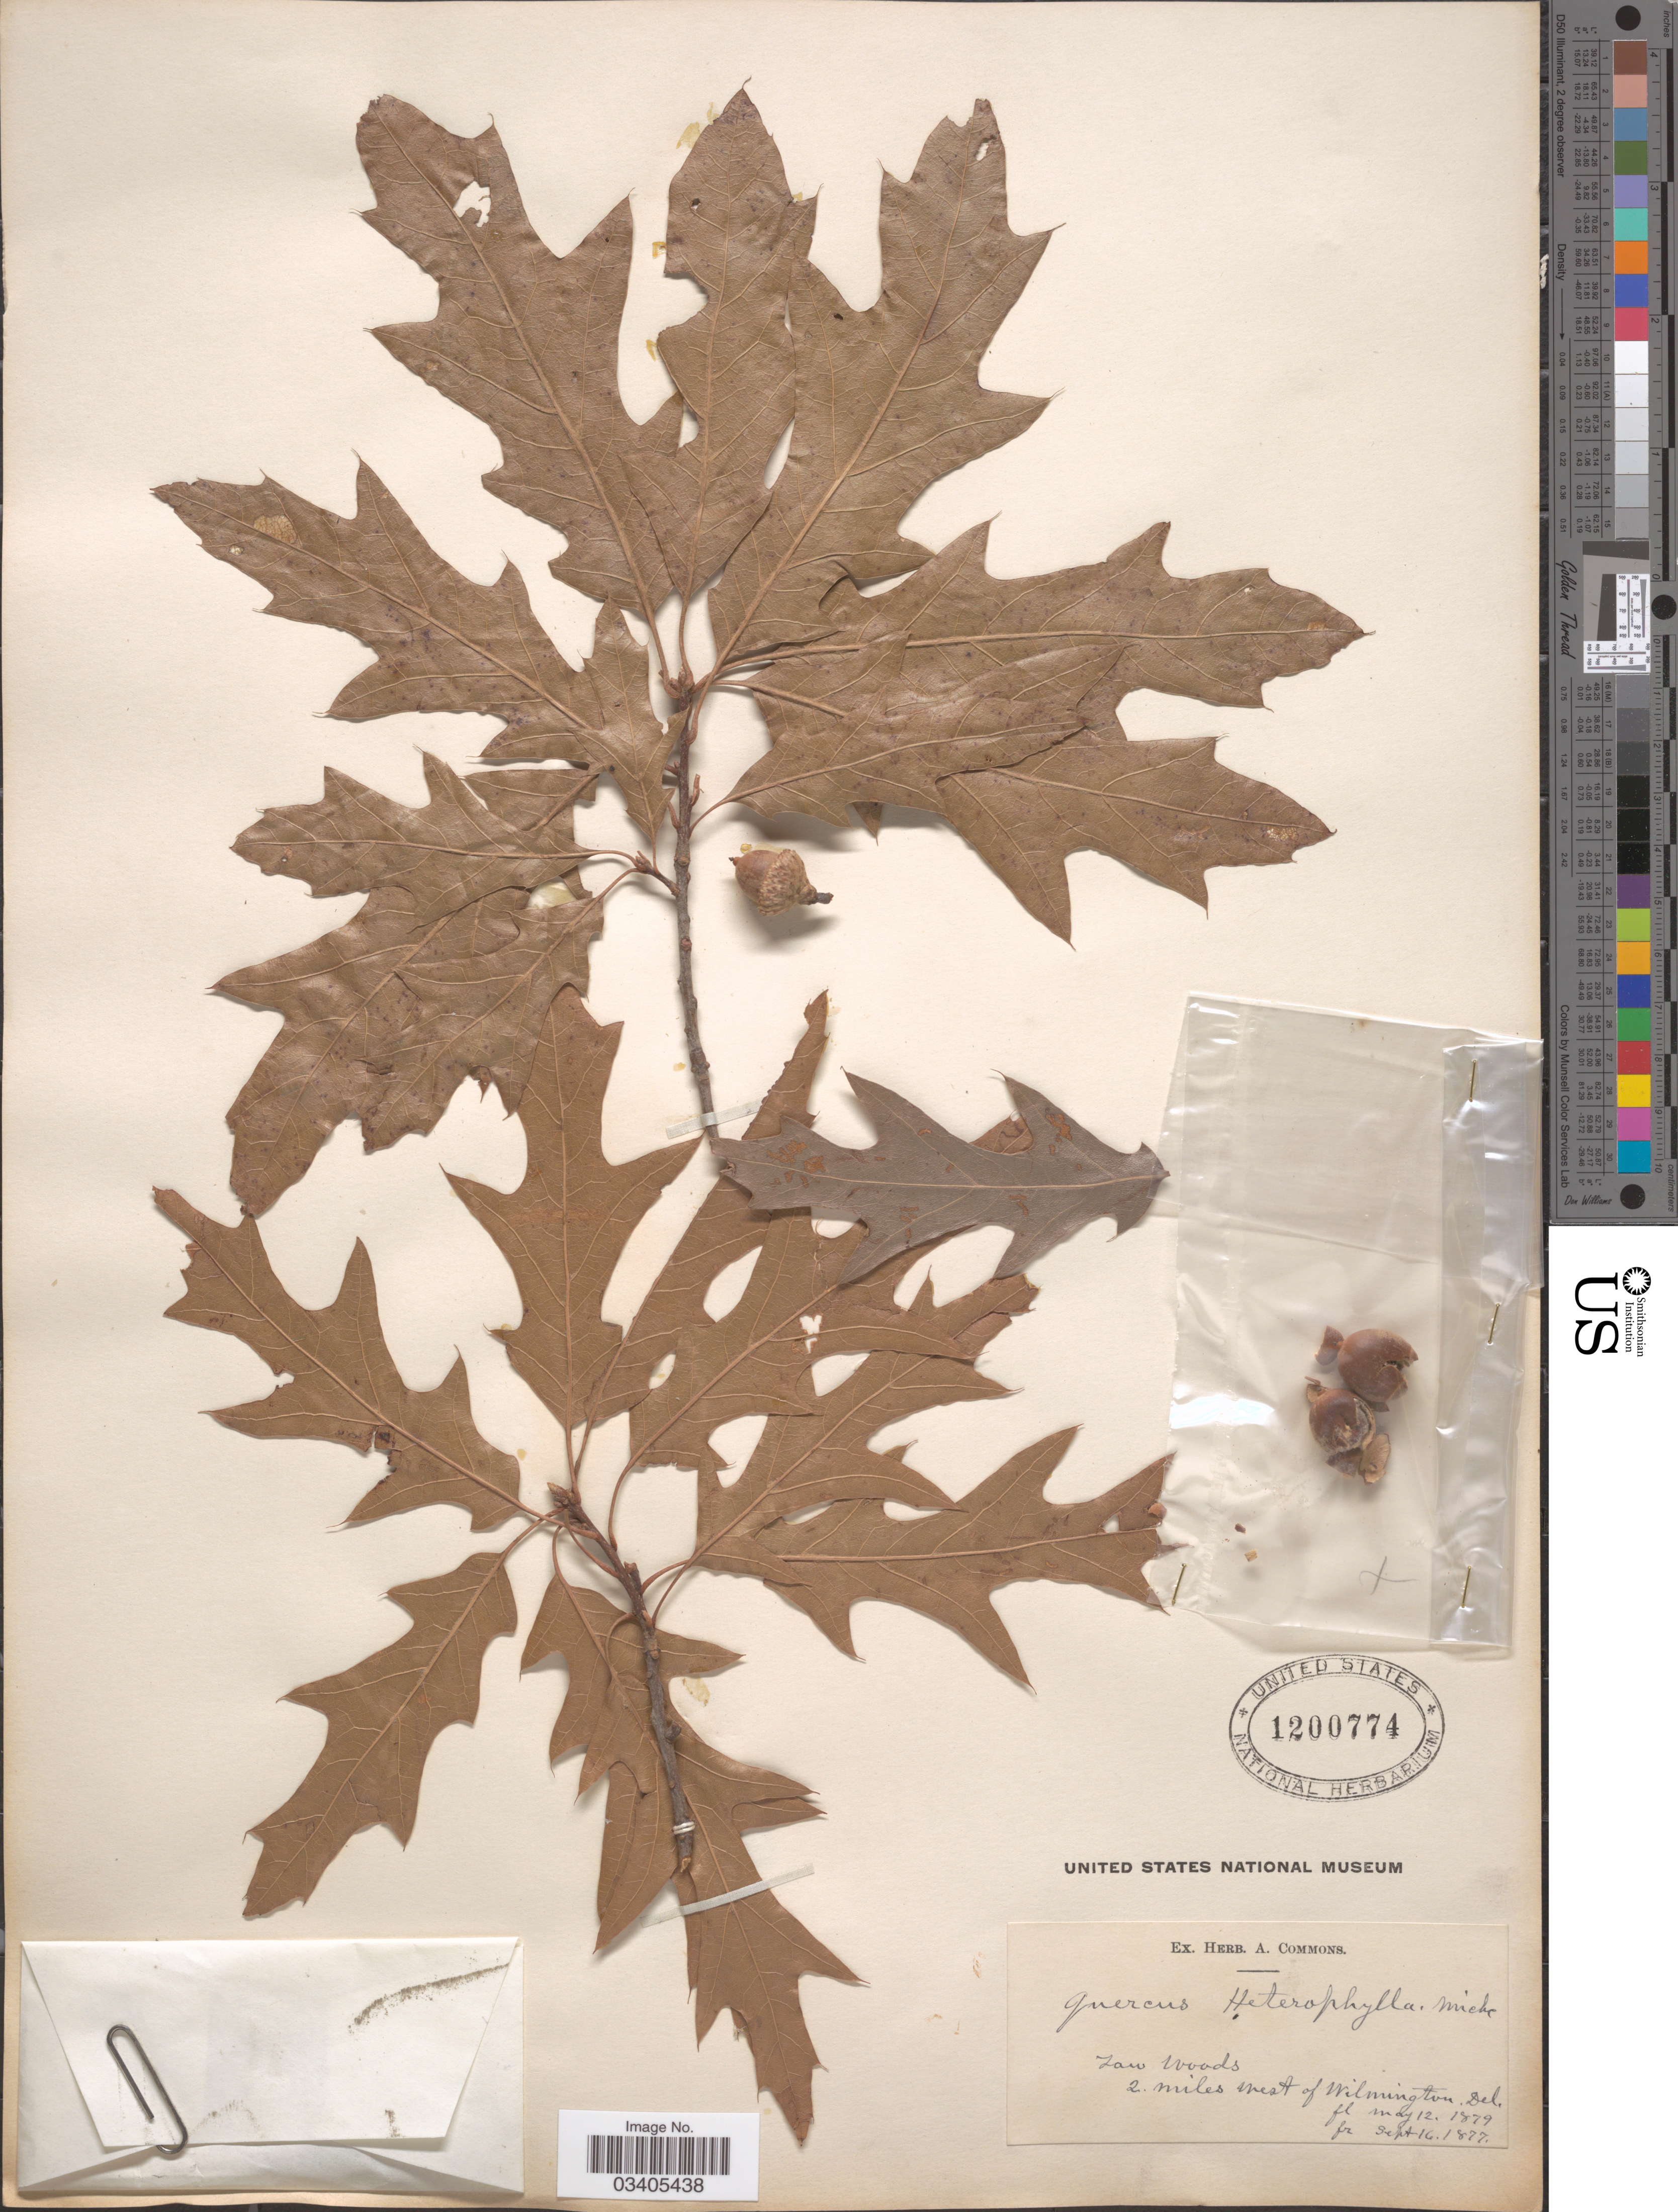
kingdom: Plantae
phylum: Tracheophyta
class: Magnoliopsida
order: Fagales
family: Fagaceae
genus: Quercus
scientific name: Quercus x heterophylla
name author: Michx.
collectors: ex herb. A. Commons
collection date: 1877-09-16/1879-05-12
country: United States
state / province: Delaware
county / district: New Castle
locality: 2. miles west of Wilmington.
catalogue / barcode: US 1200774